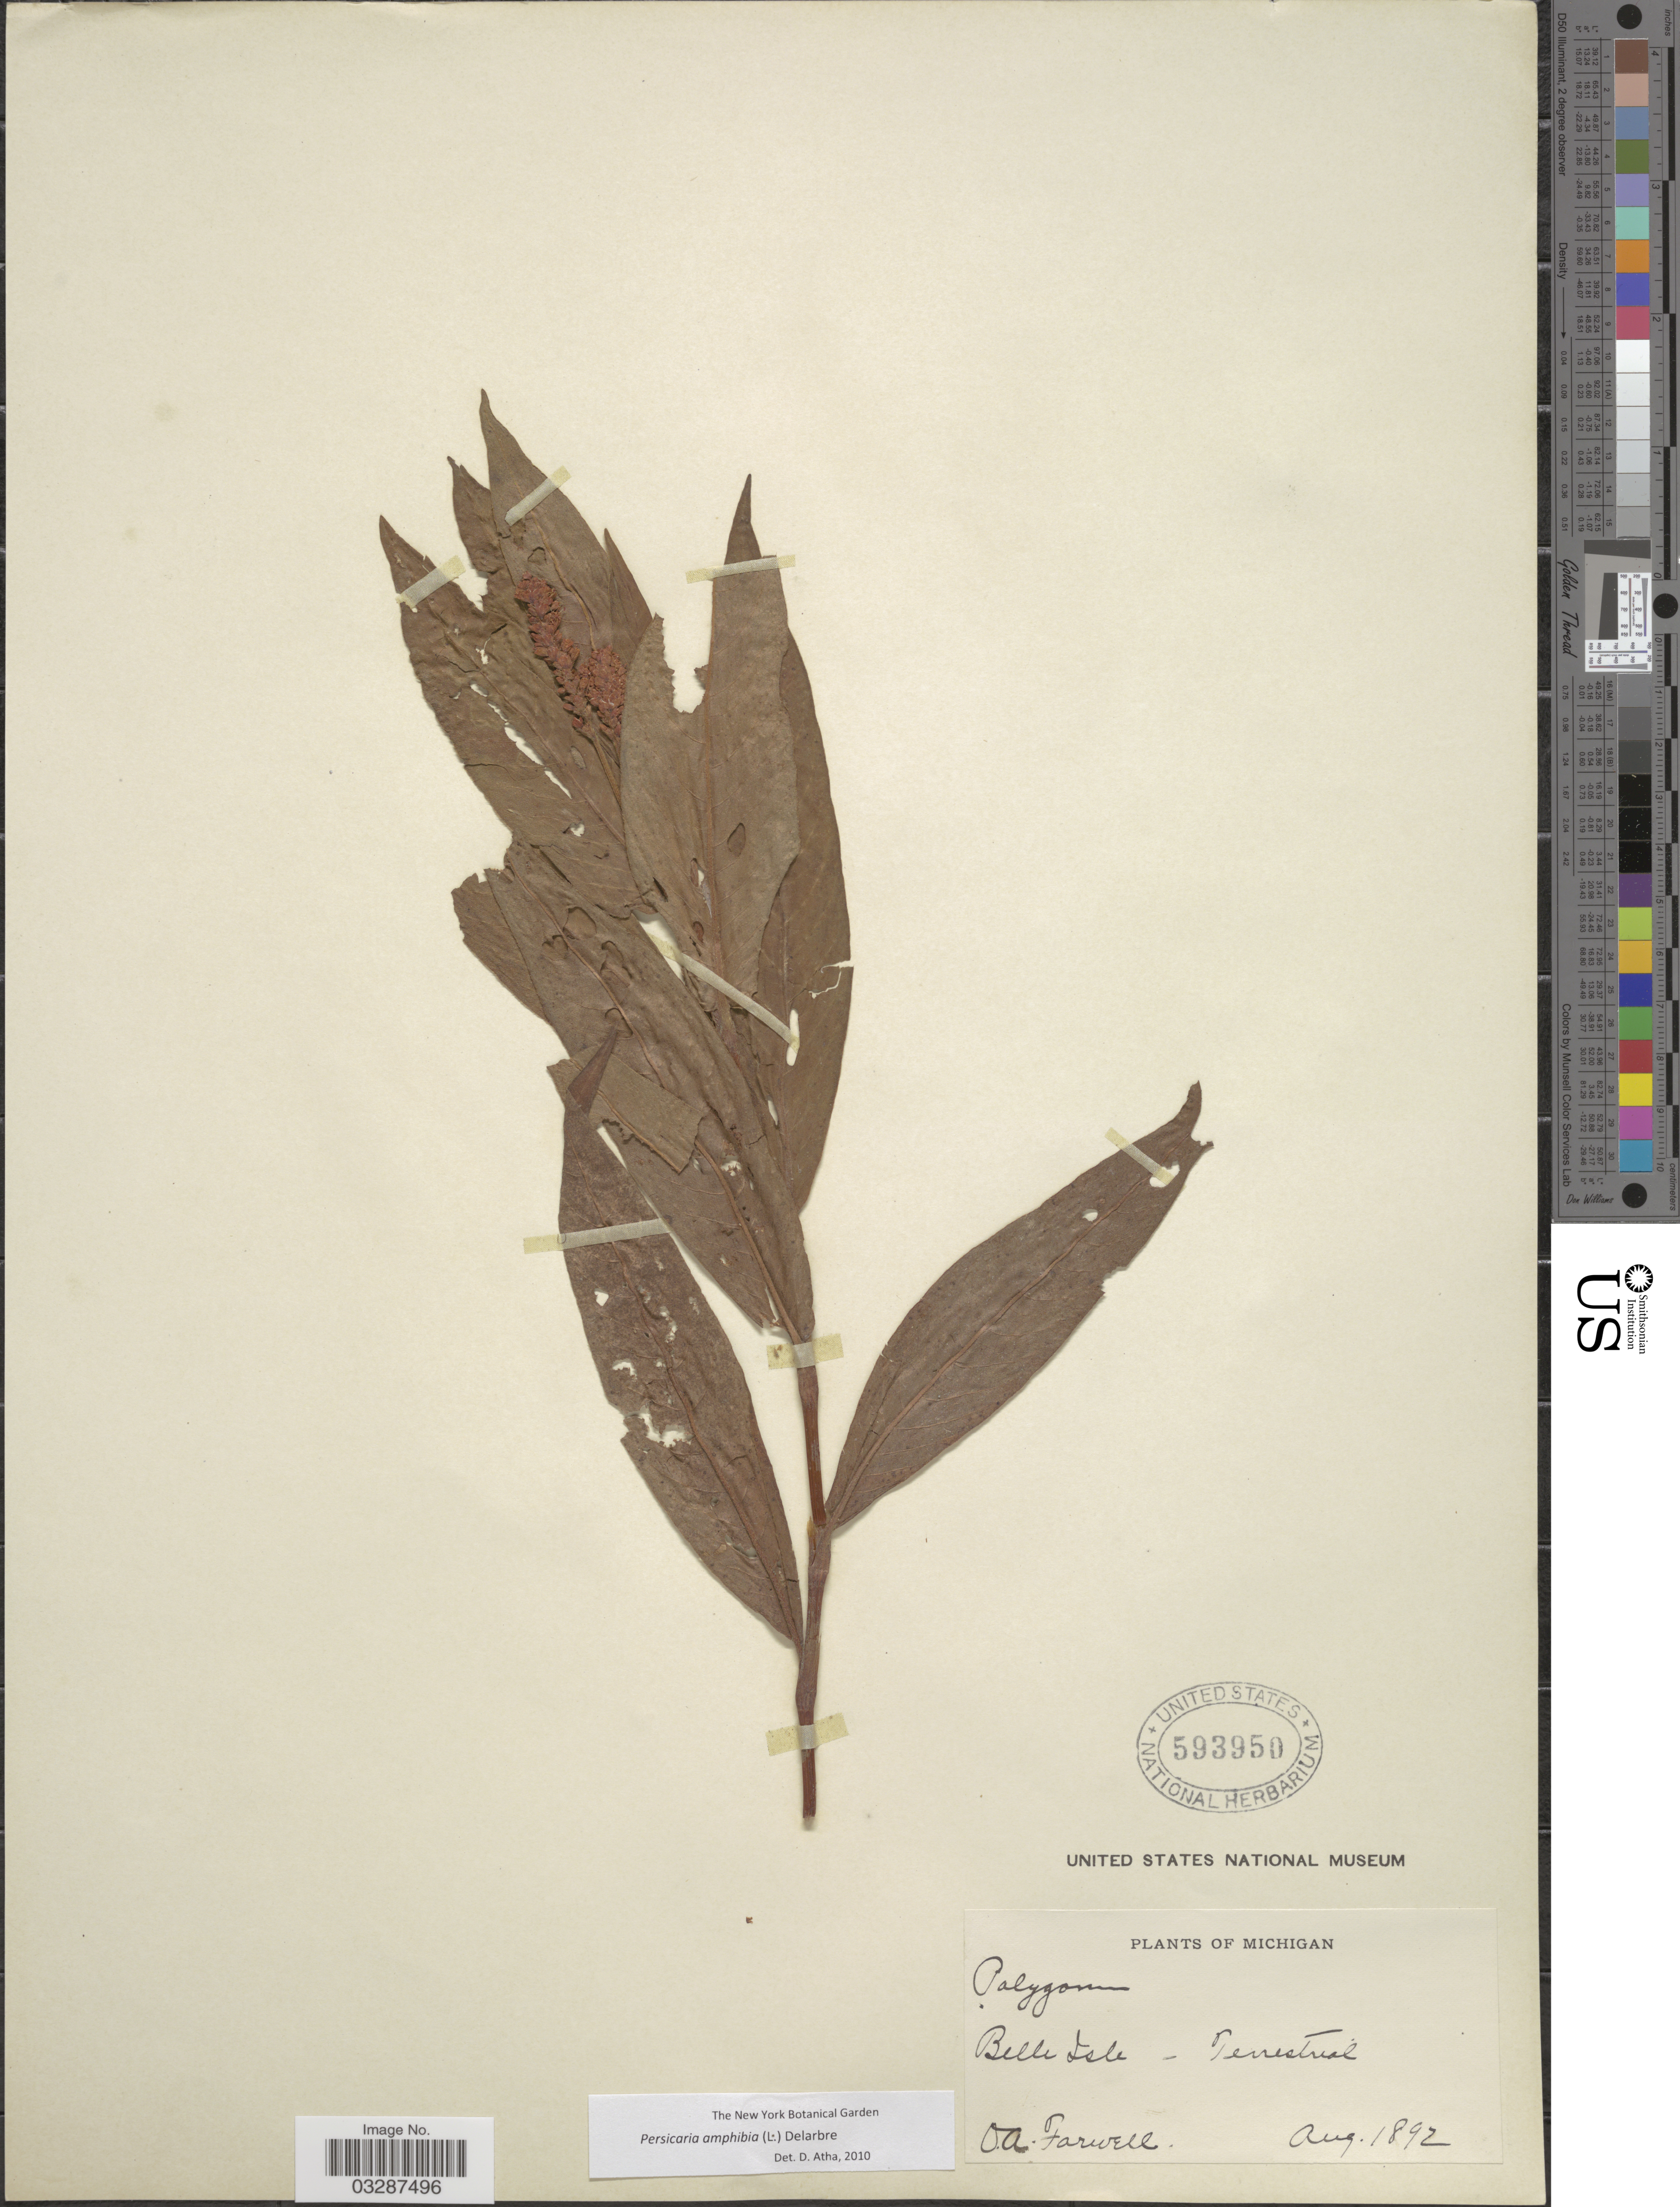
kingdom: Plantae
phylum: Tracheophyta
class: Magnoliopsida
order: Caryophyllales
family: Polygonaceae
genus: Persicaria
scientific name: Persicaria amphibia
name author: (L.) Delarbre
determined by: Atha, D. E.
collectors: O. Farwell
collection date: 1892-08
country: United States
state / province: Michigan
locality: Belle Isle.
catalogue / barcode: US 593950